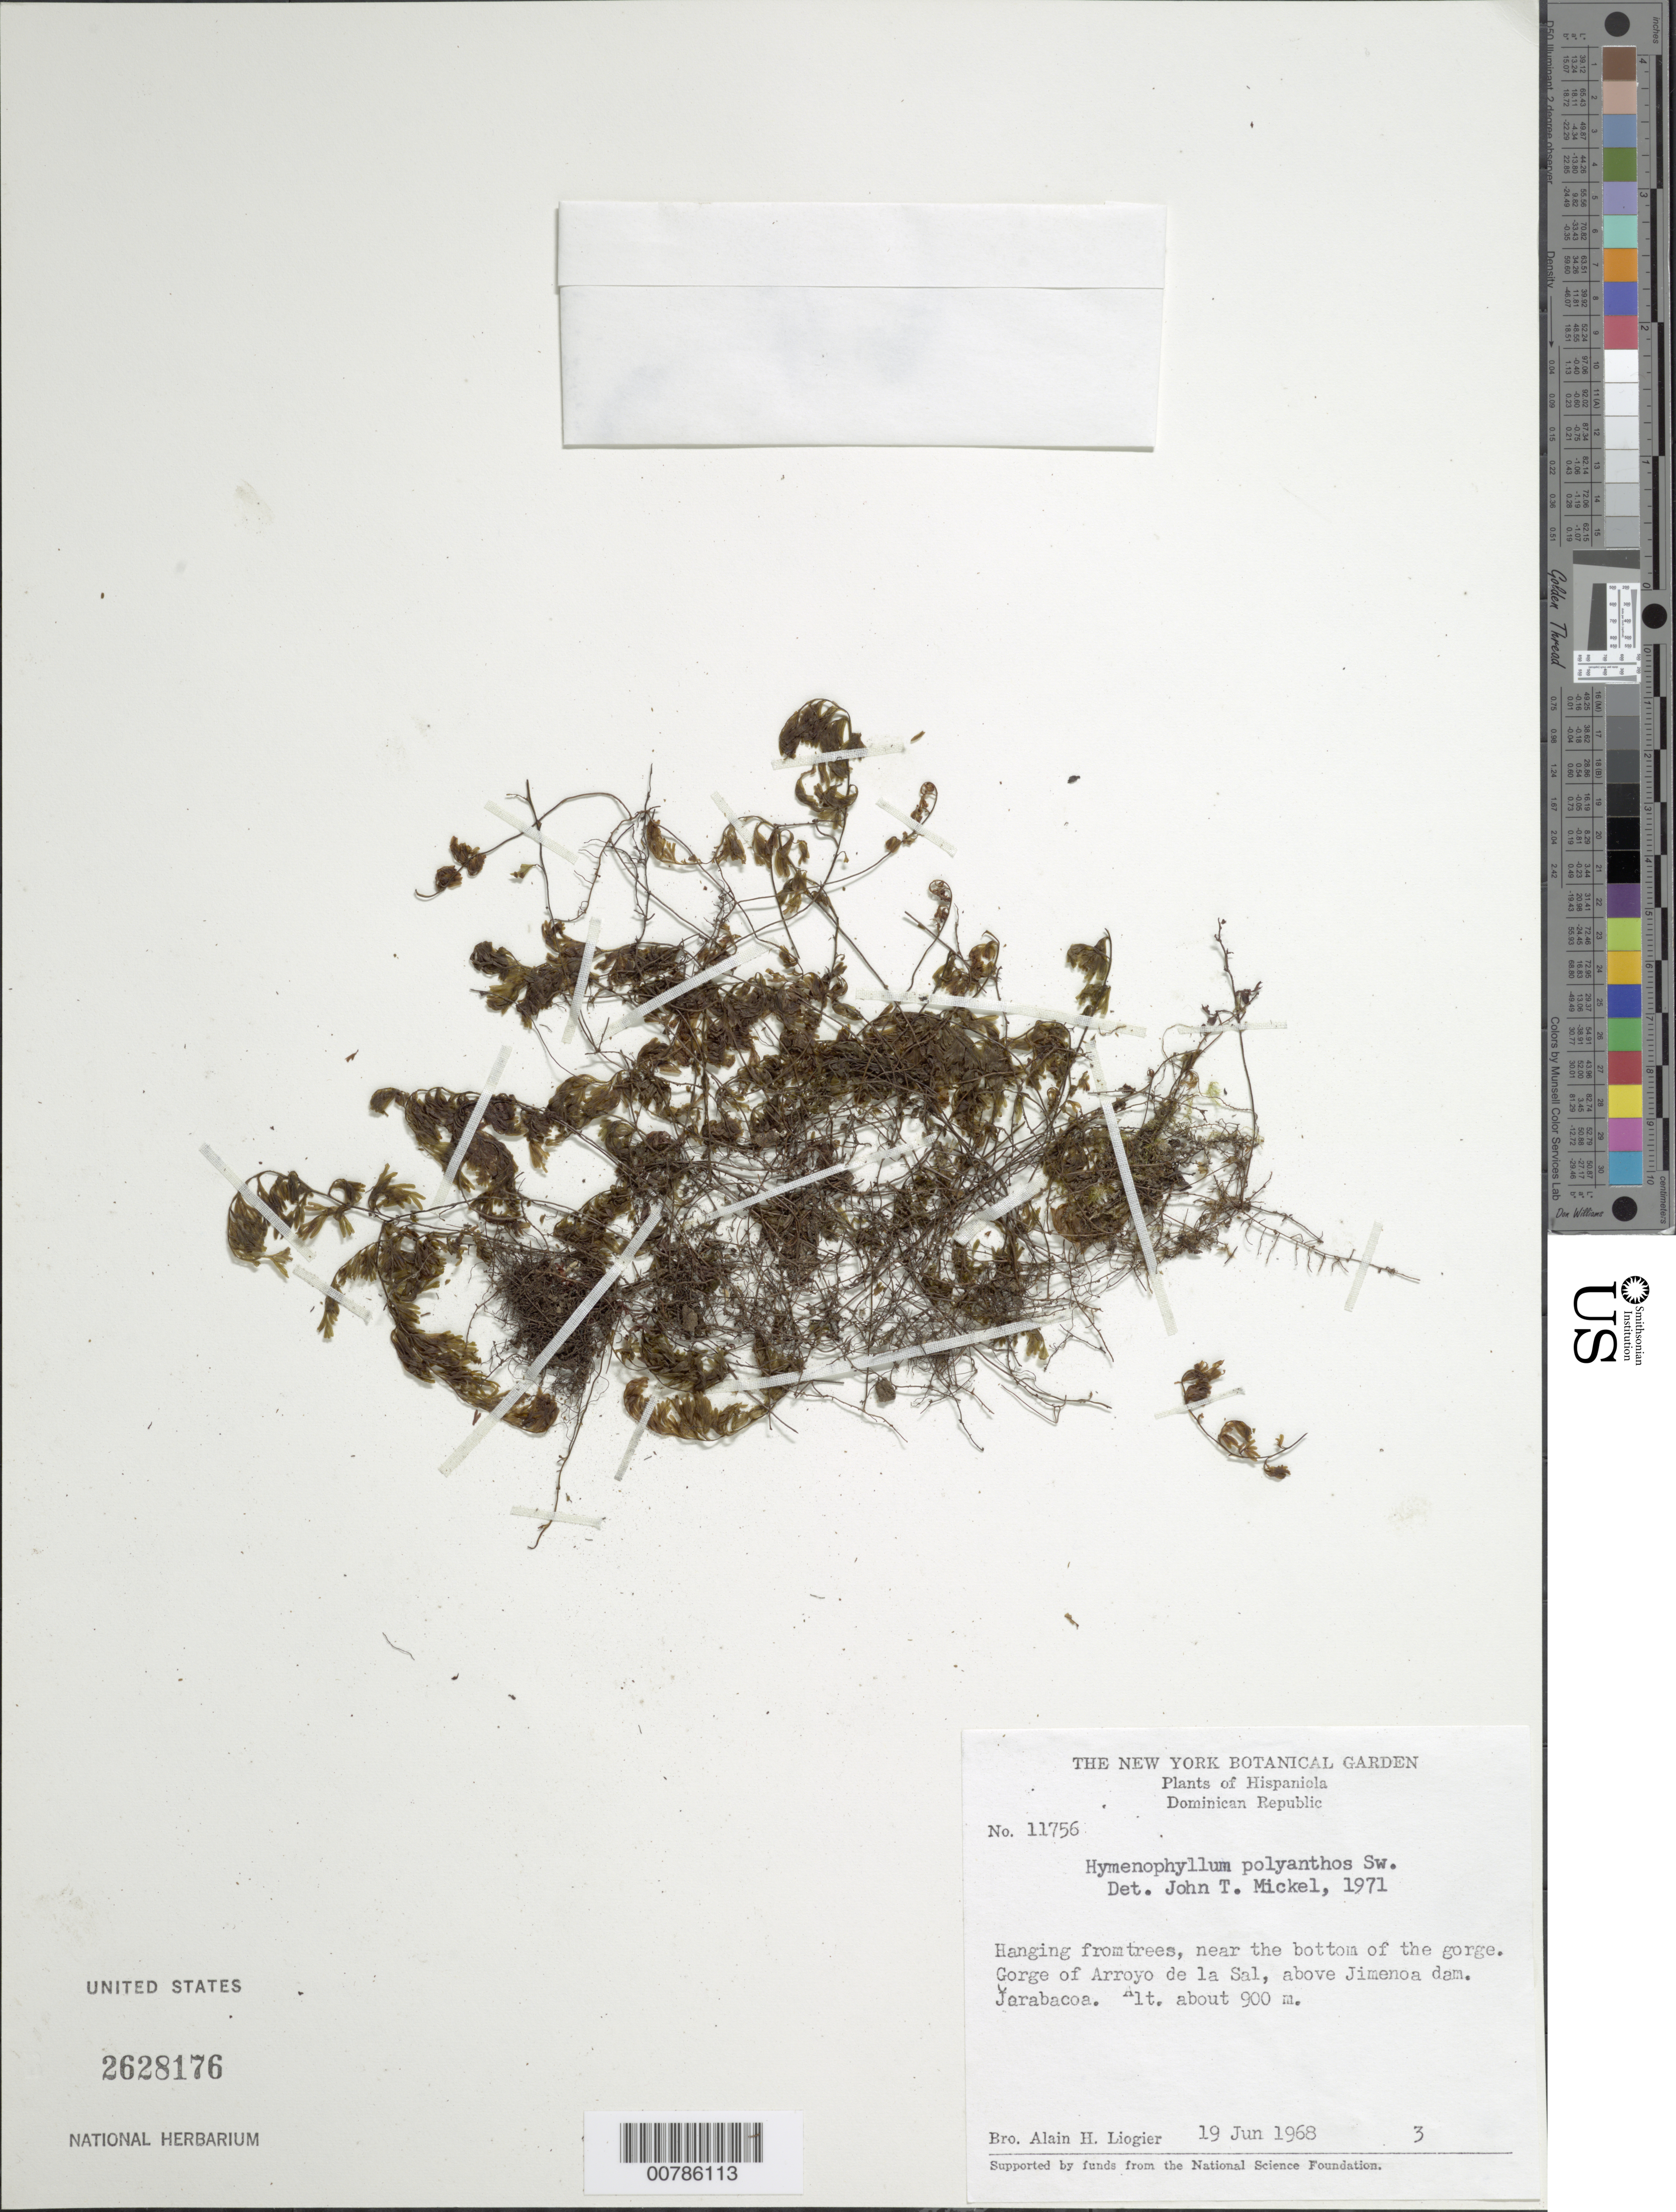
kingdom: Plantae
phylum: Tracheophyta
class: Polypodiopsida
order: Hymenophyllales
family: Hymenophyllaceae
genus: Hymenophyllum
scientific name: Hymenophyllum polyanthos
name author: (Sw.) Sw.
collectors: A. H. Liogier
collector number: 11756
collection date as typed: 19 Jun 1968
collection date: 1968-06-19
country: Dominican Republic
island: Hispaniola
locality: Arroyo de la Sal gorge, above Jimenoa dam; Jarabacoa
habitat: Hanging from trees, near bottom of gorge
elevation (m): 900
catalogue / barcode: US 2628176